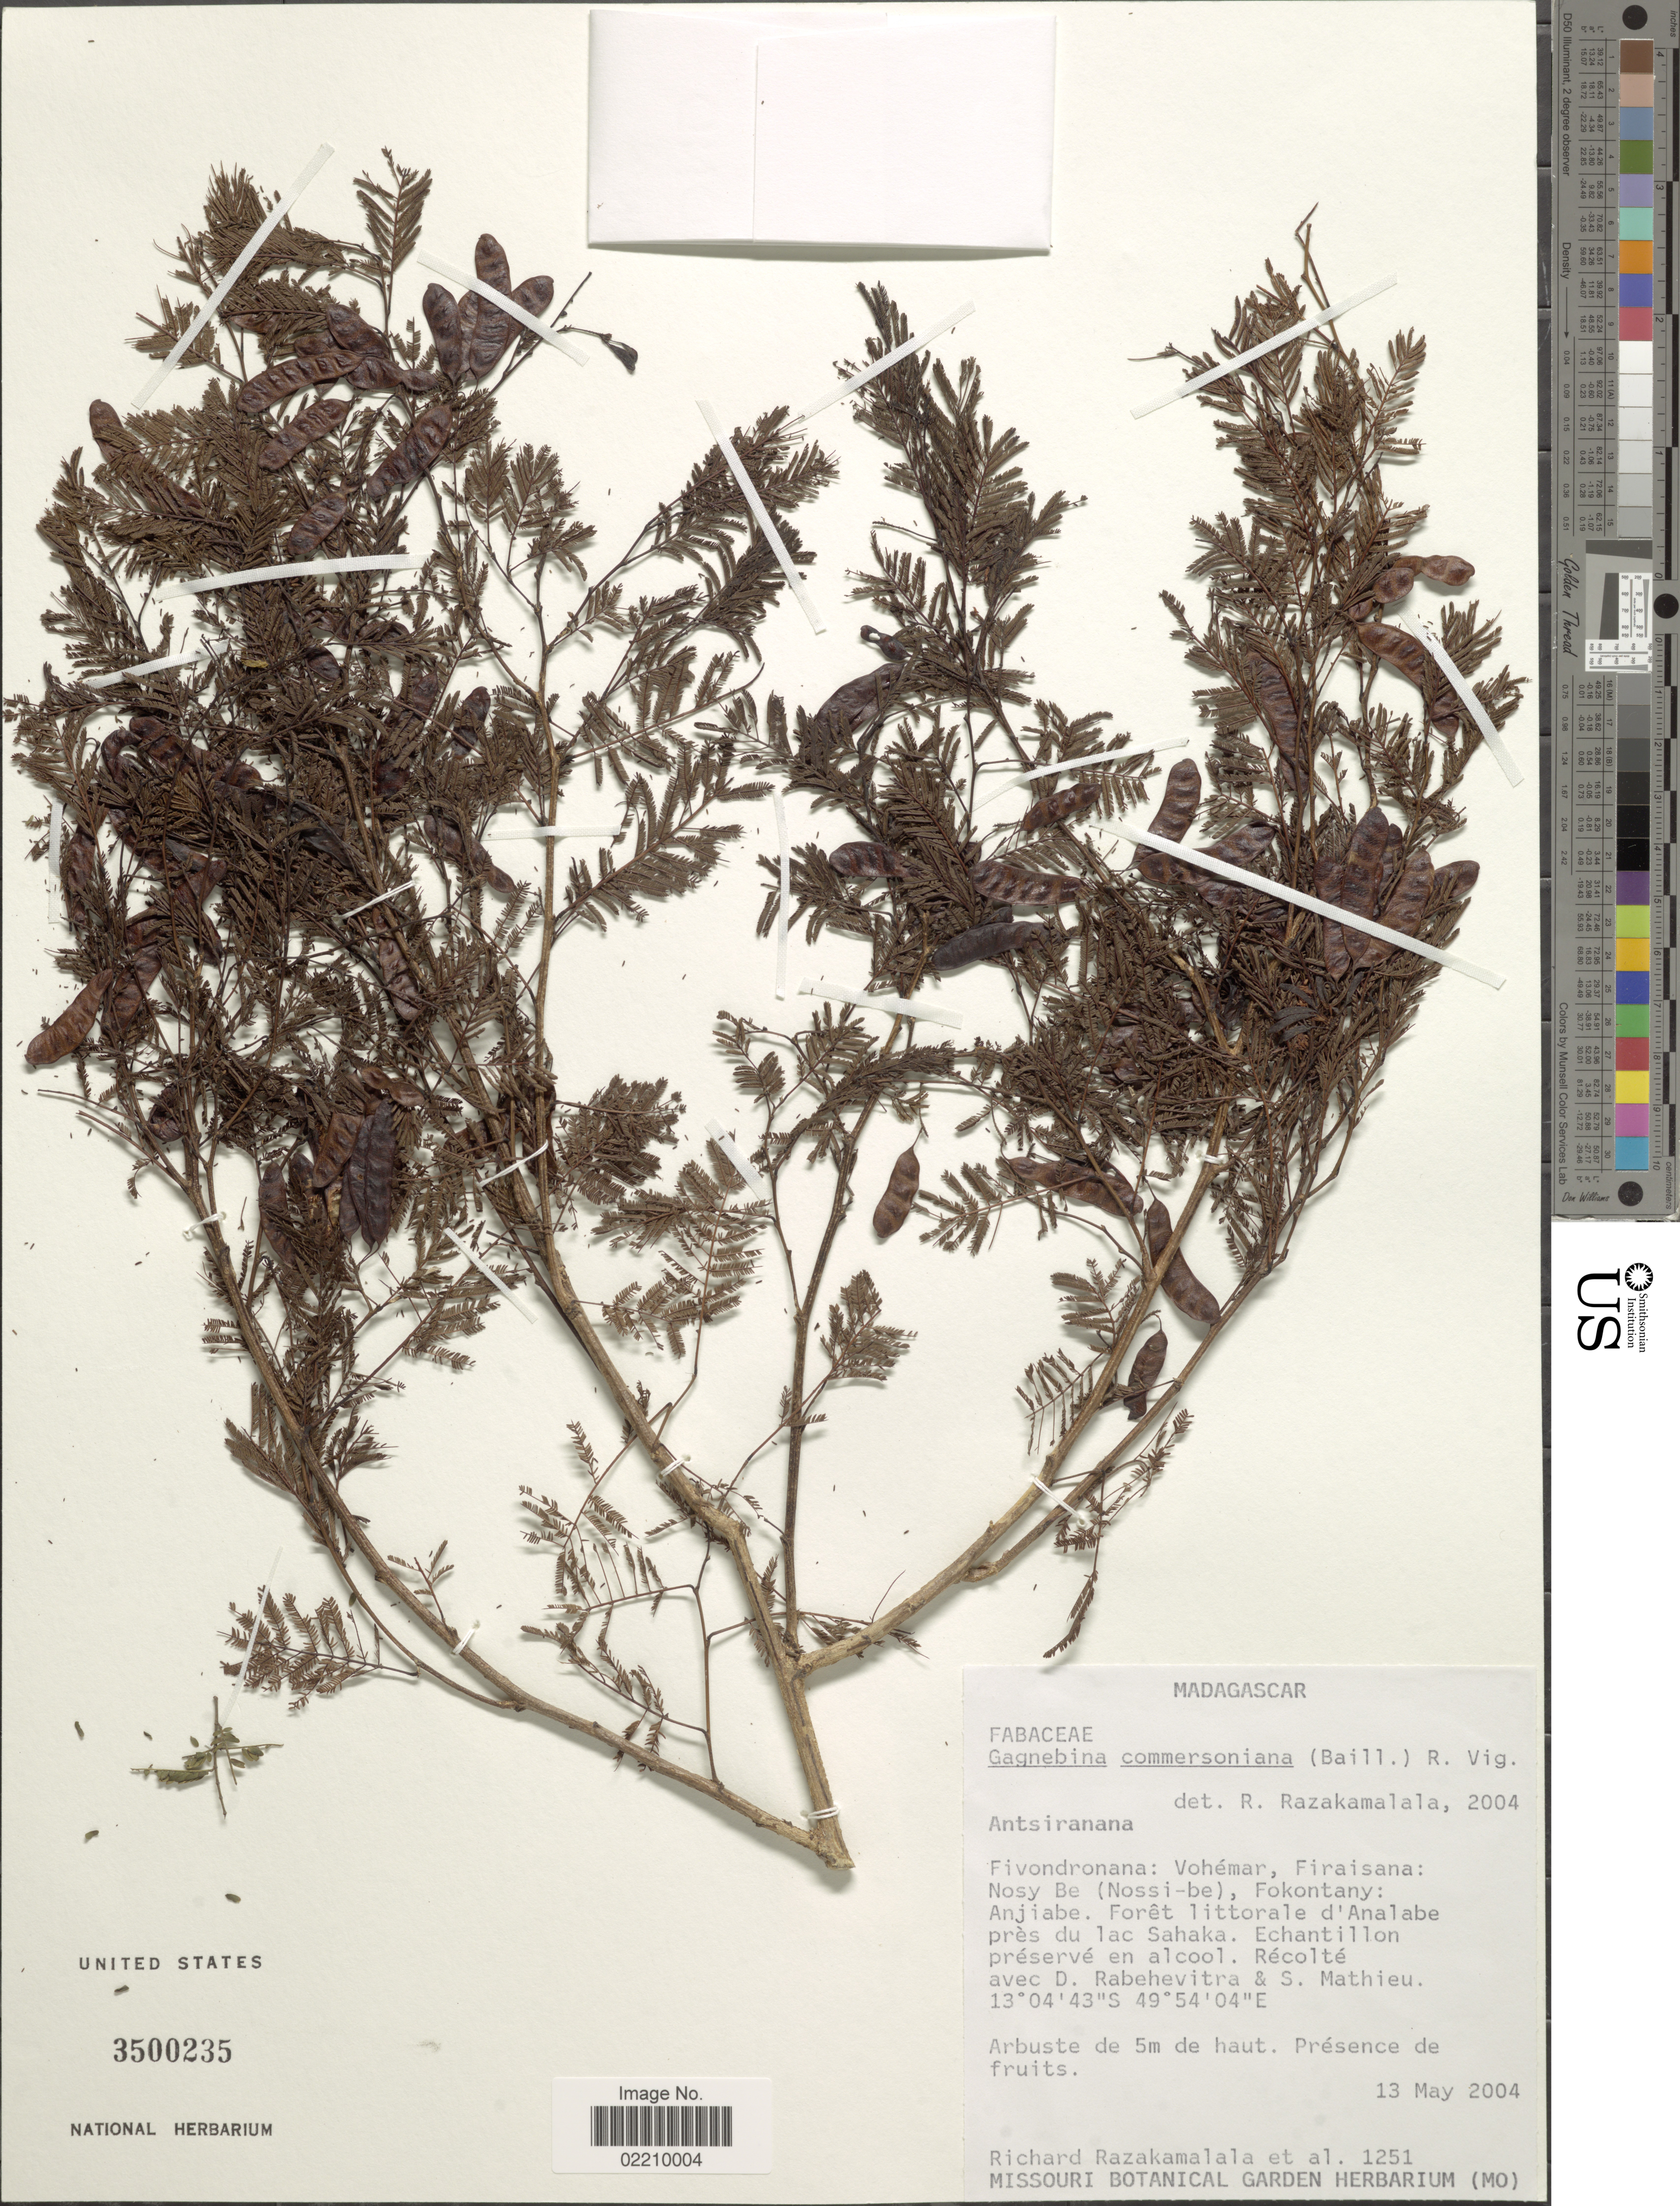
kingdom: Plantae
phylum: Tracheophyta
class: Magnoliopsida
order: Fabales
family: Fabaceae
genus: Gagnebina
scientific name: Gagnebina commersoniana (Baill.) R. Vig.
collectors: R. Razakamalala, D. Rabehevitra & S. Mathieu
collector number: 1251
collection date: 2004-05-13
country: Madagascar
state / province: Sava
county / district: Vohémar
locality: Fivondronana: Vohemar, Firaisana, Nosy Be (Nossi-be), Fokontany, Anjiabe, foret littorale d'Analabe pres du lac Sahaka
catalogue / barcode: US 3500235